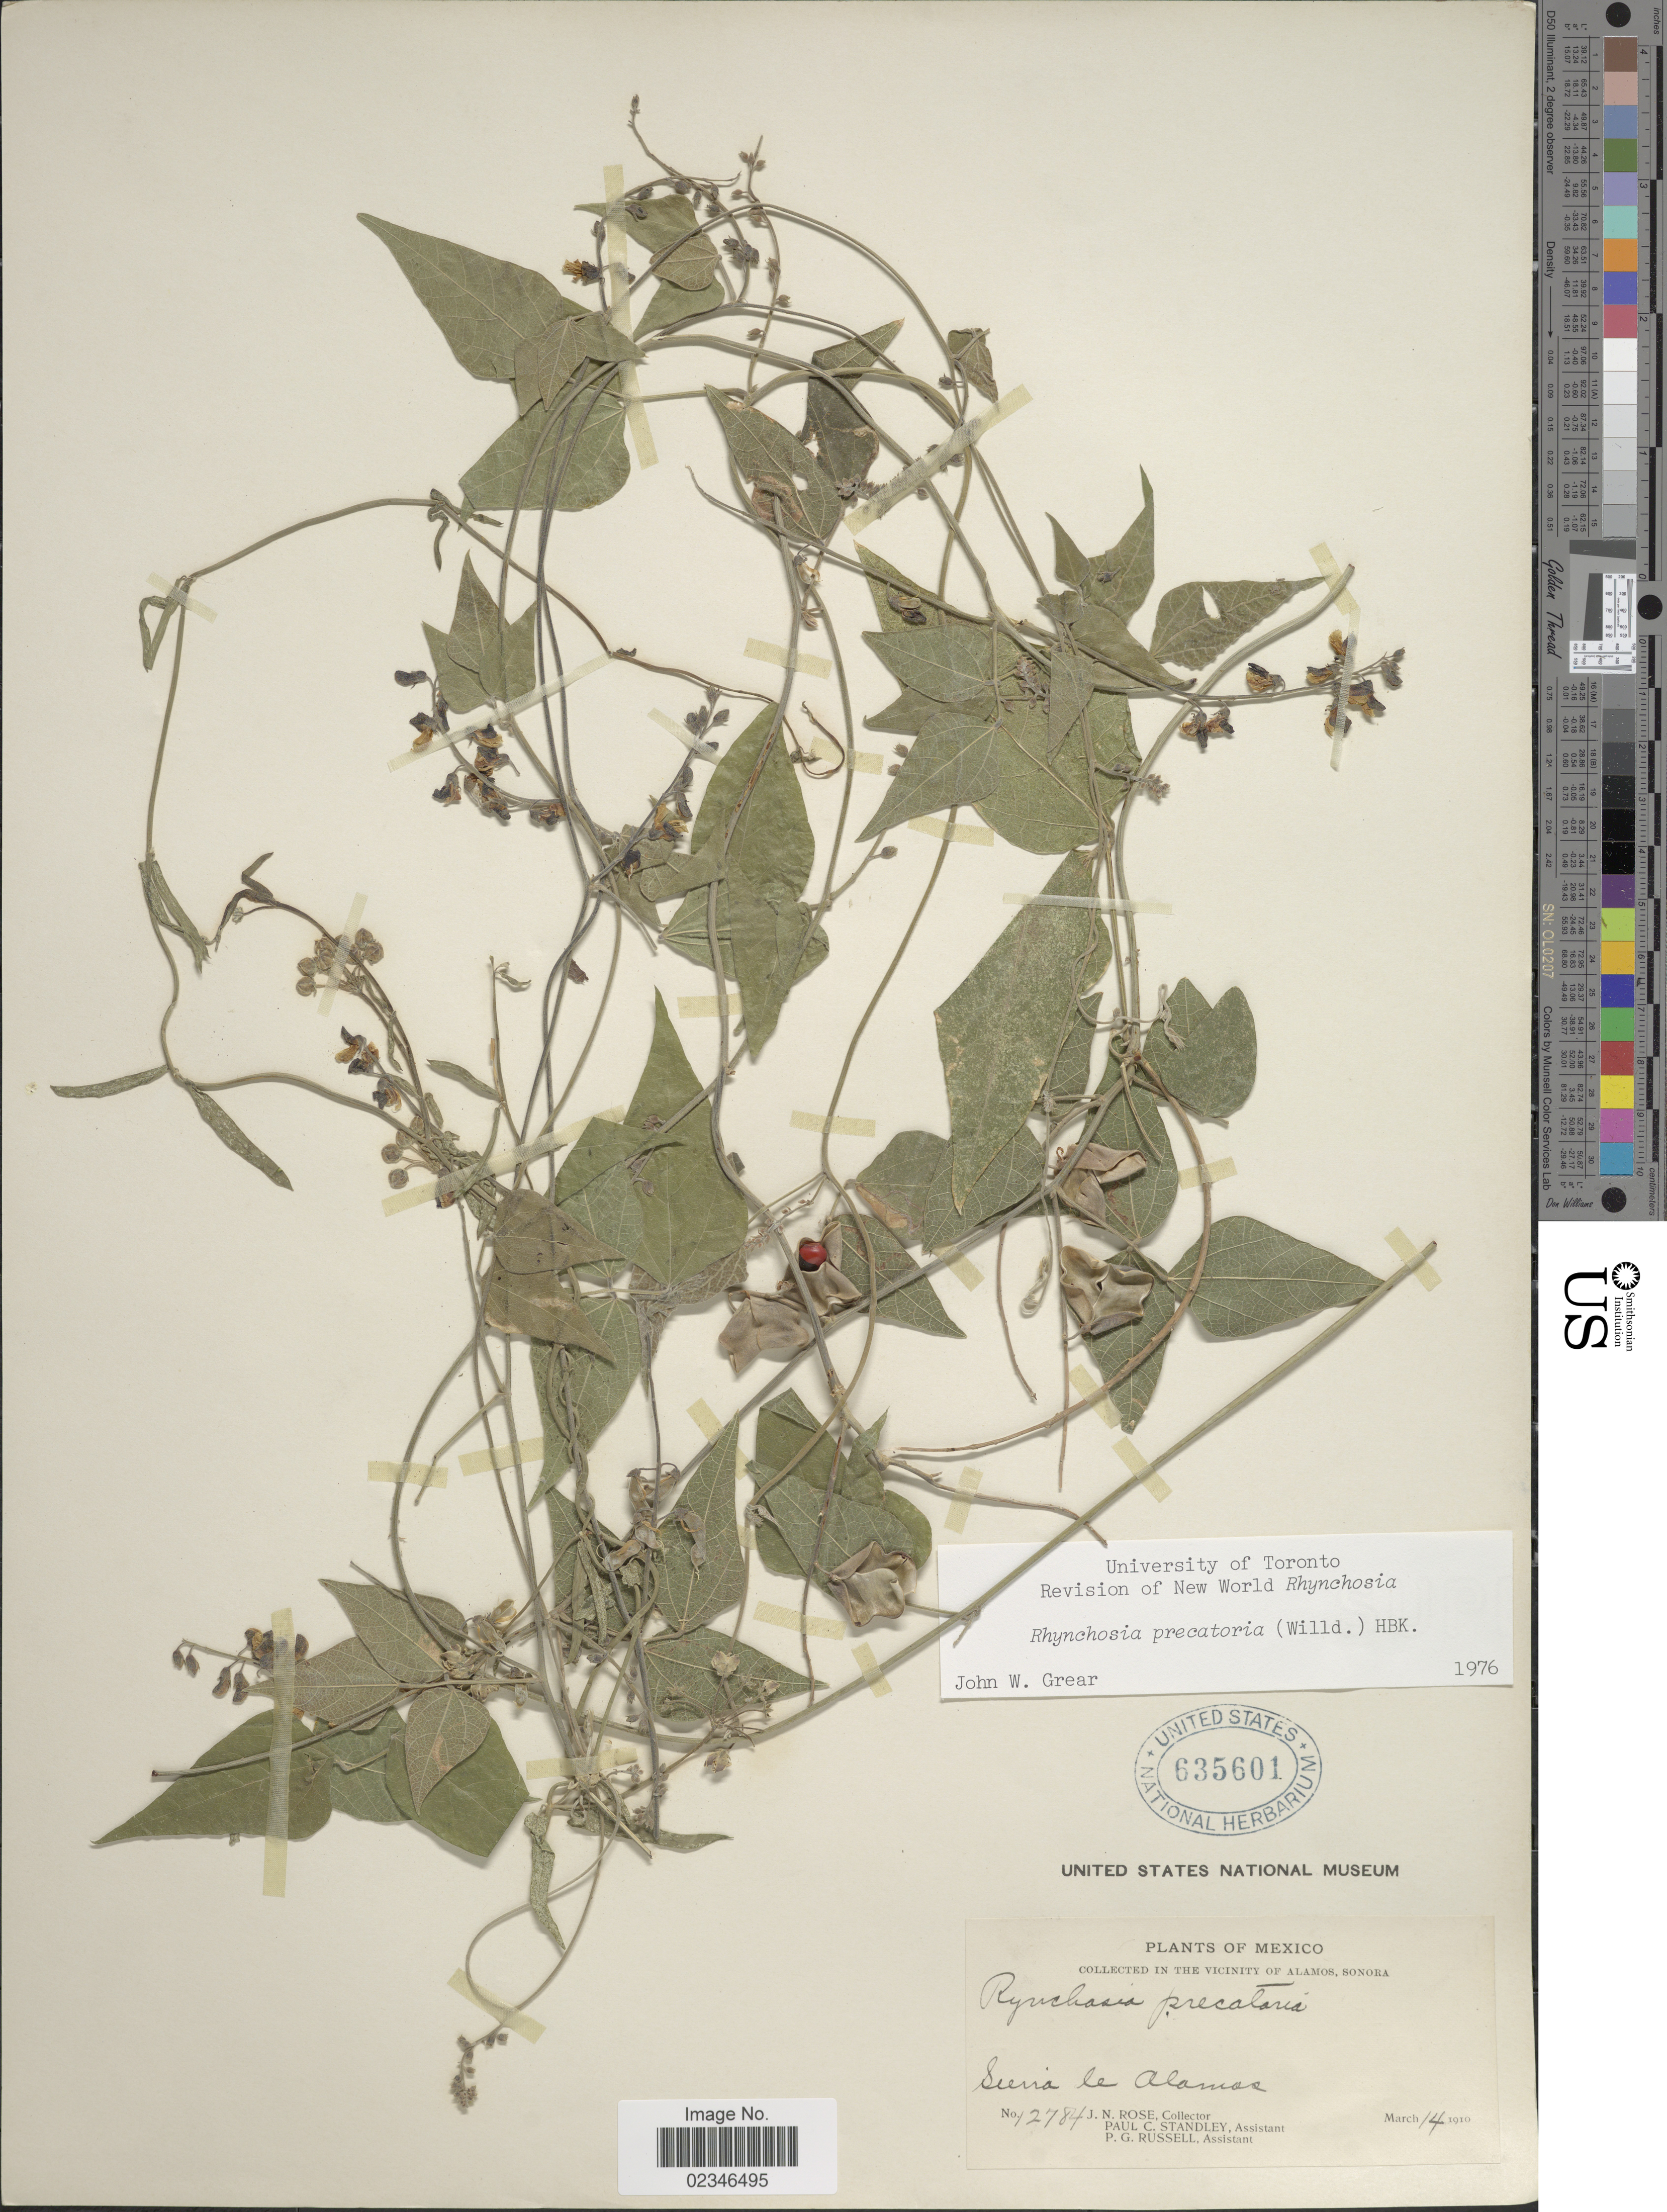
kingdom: Plantae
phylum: Tracheophyta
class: Magnoliopsida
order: Fabales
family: Fabaceae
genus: Rhynchosia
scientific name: Rhynchosia precatoria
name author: (Willd.) DC.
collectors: J. N. Rose, P. C. Standley & P. G. Russell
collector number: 12784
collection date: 1910-03-14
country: Mexico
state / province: Sonora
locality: In The Vicinity of Alamos, Sonora, Sierra le Alamos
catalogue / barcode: US 635601